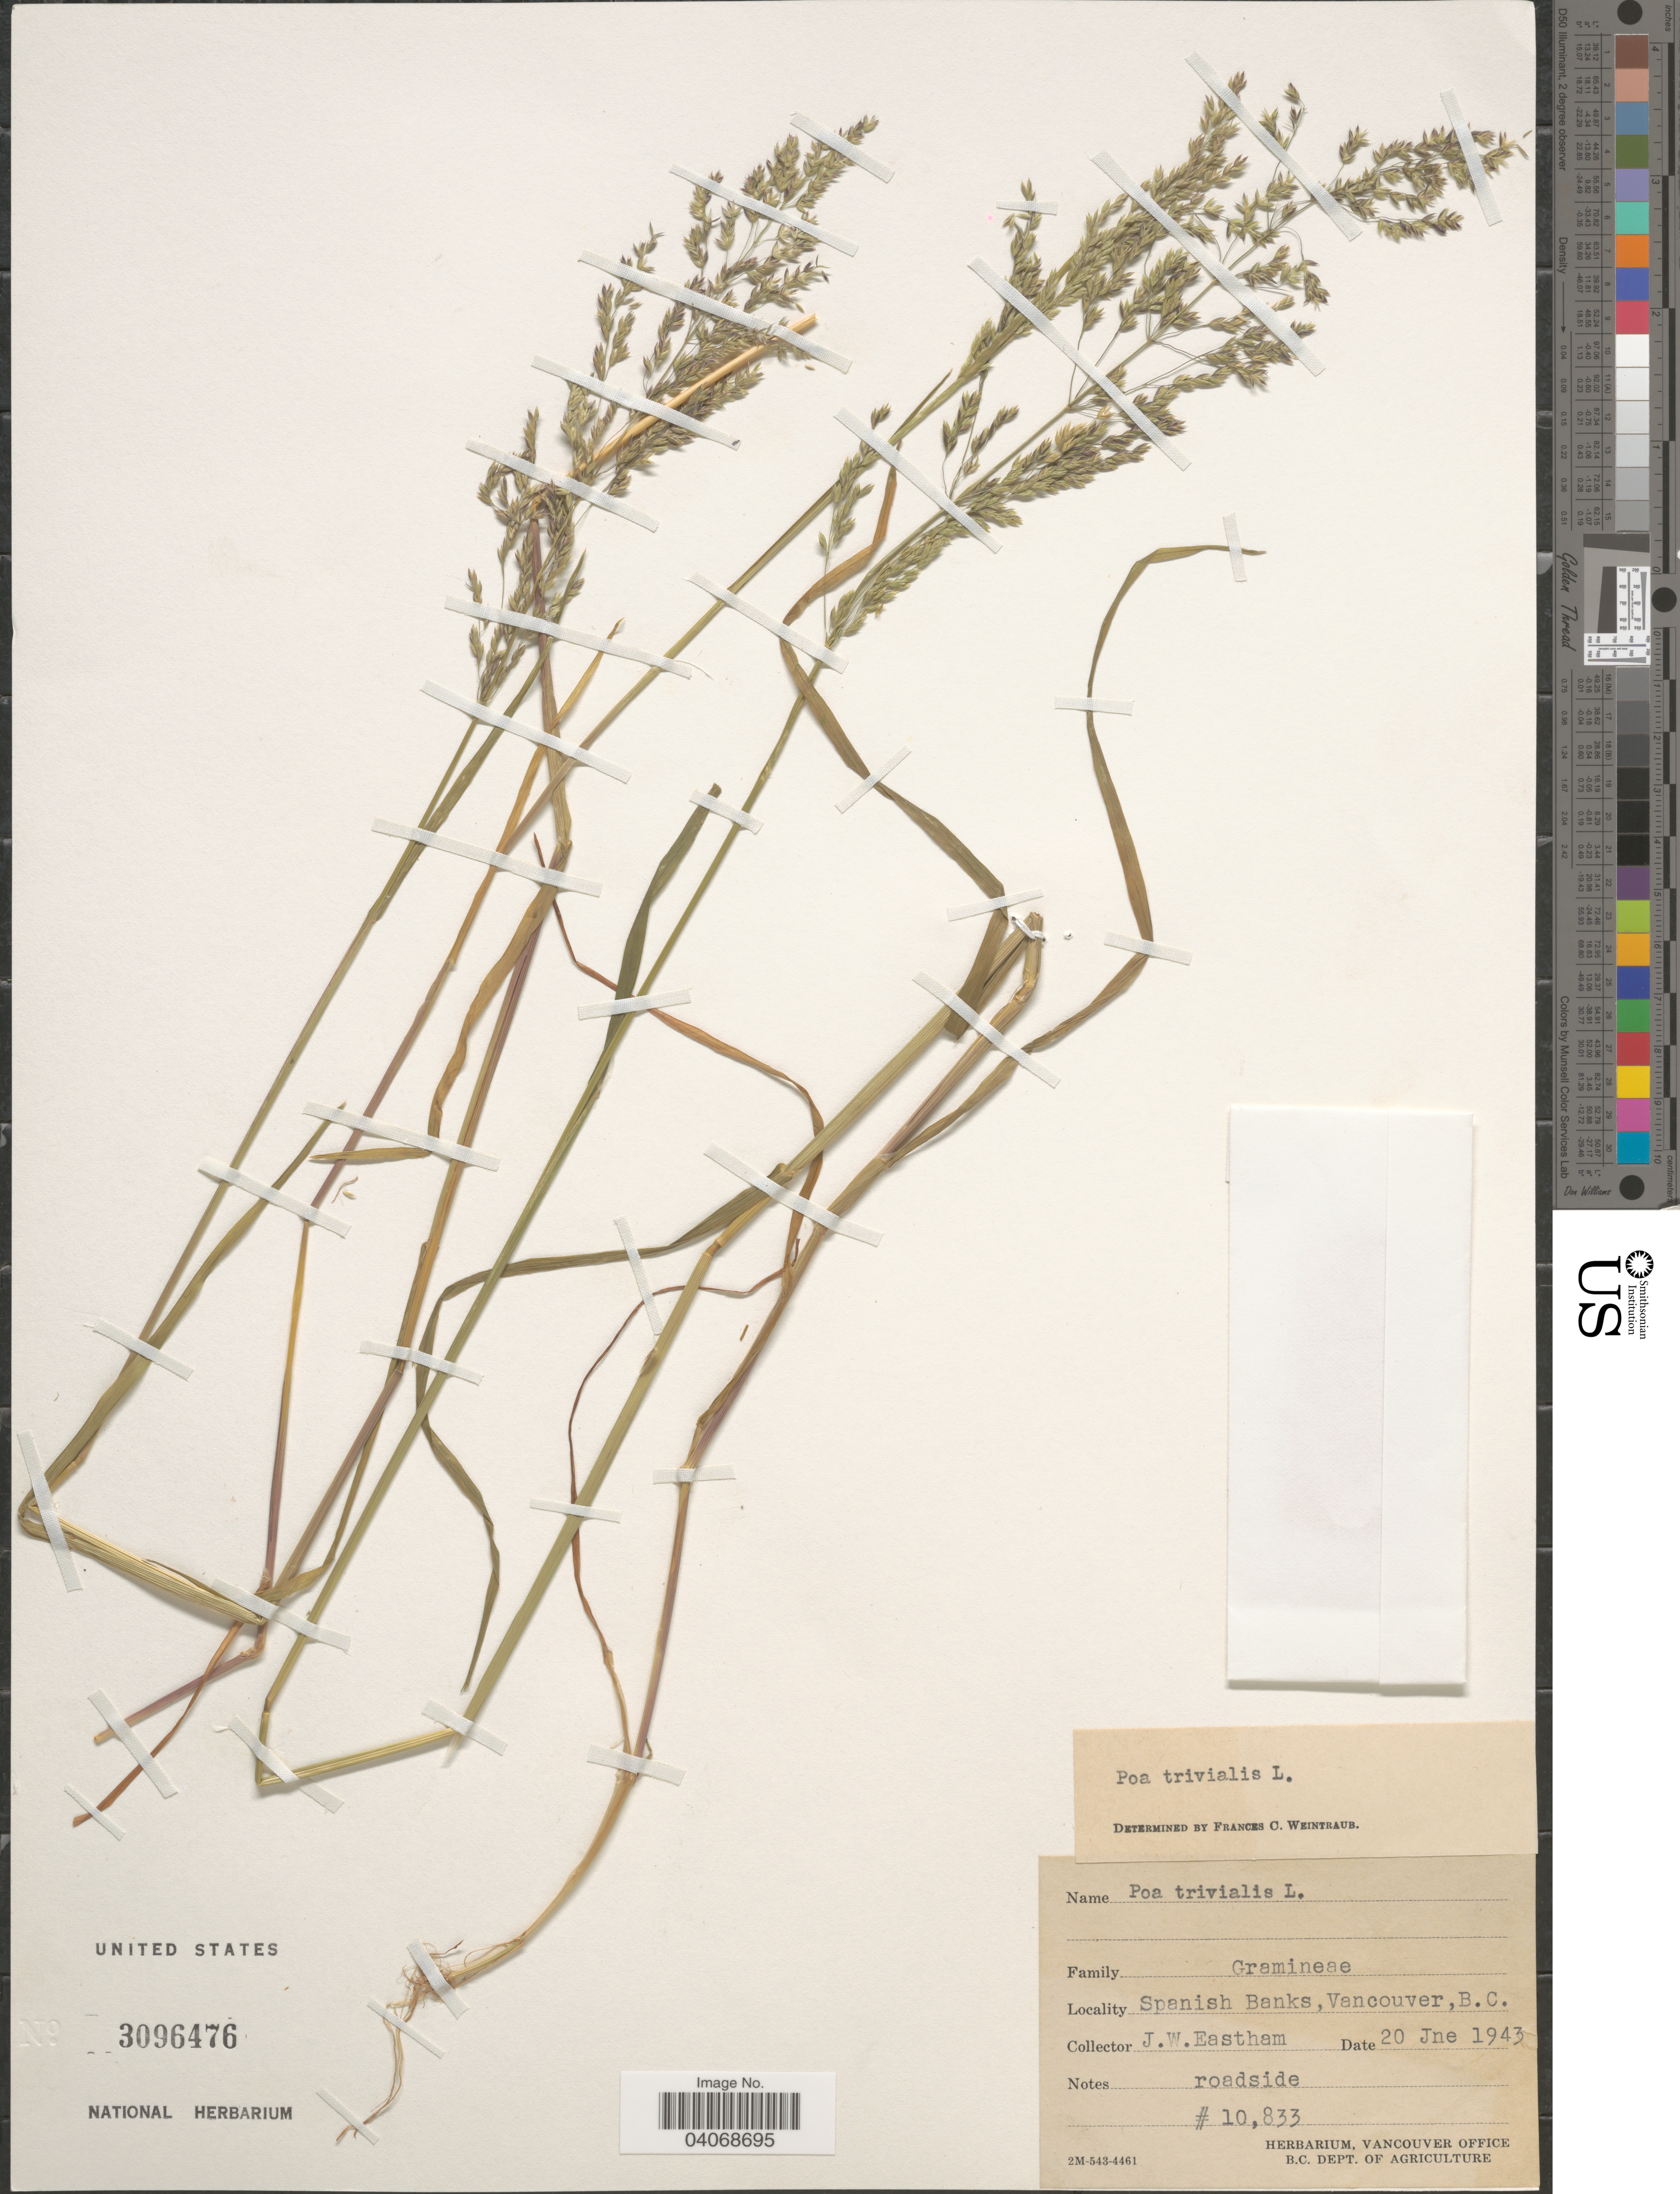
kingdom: Plantae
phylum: Tracheophyta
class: Liliopsida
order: Poales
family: Poaceae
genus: Poa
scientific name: Poa trivialis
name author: L.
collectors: J. Eastham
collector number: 10833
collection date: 1943-06-20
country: Canada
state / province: British Columbia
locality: Spanish Banks, Vancouver.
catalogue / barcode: US 3096476